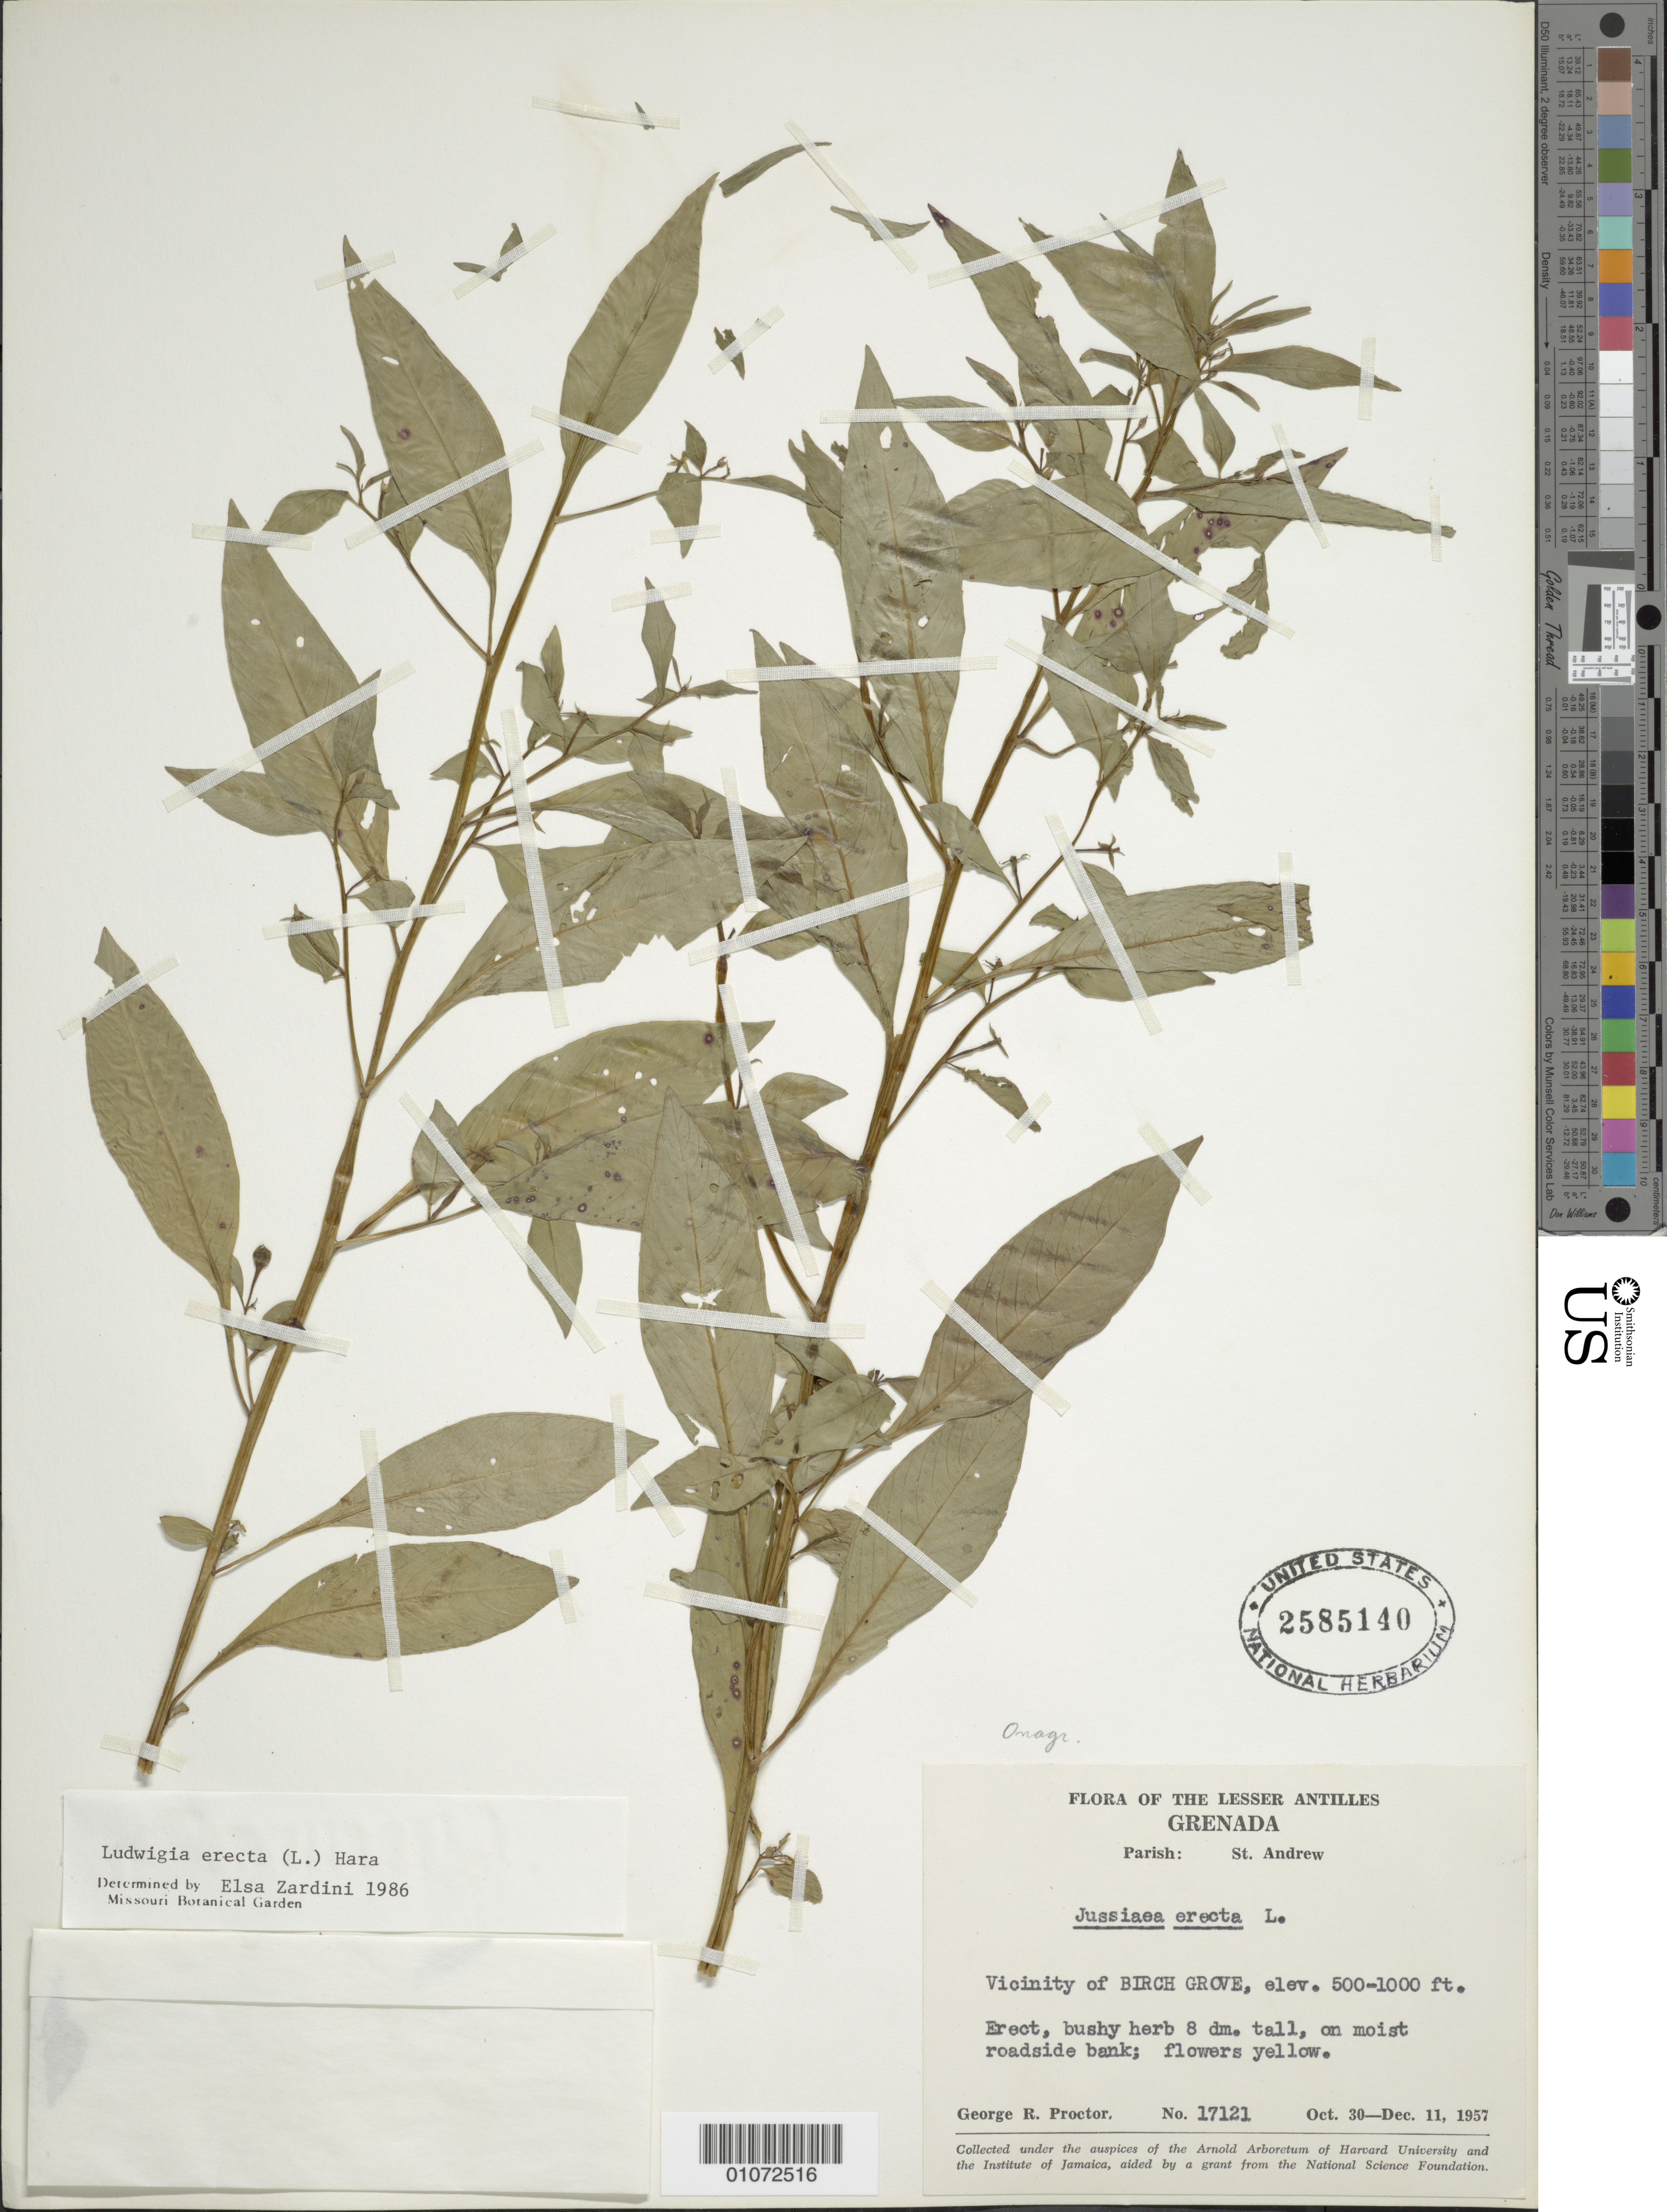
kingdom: Plantae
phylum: Tracheophyta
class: Magnoliopsida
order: Myrtales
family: Onagraceae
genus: Ludwigia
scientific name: Ludwigia erecta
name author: (L.) H. Hara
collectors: G. R. Proctor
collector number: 17121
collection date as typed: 30 Oct 1957 to 11 Dec 1957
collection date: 1957-10-30/1957-12-11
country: Grenada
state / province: Saint Andrew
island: Grenada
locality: Vicinity of Birch grove.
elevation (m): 152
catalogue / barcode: US 2585140